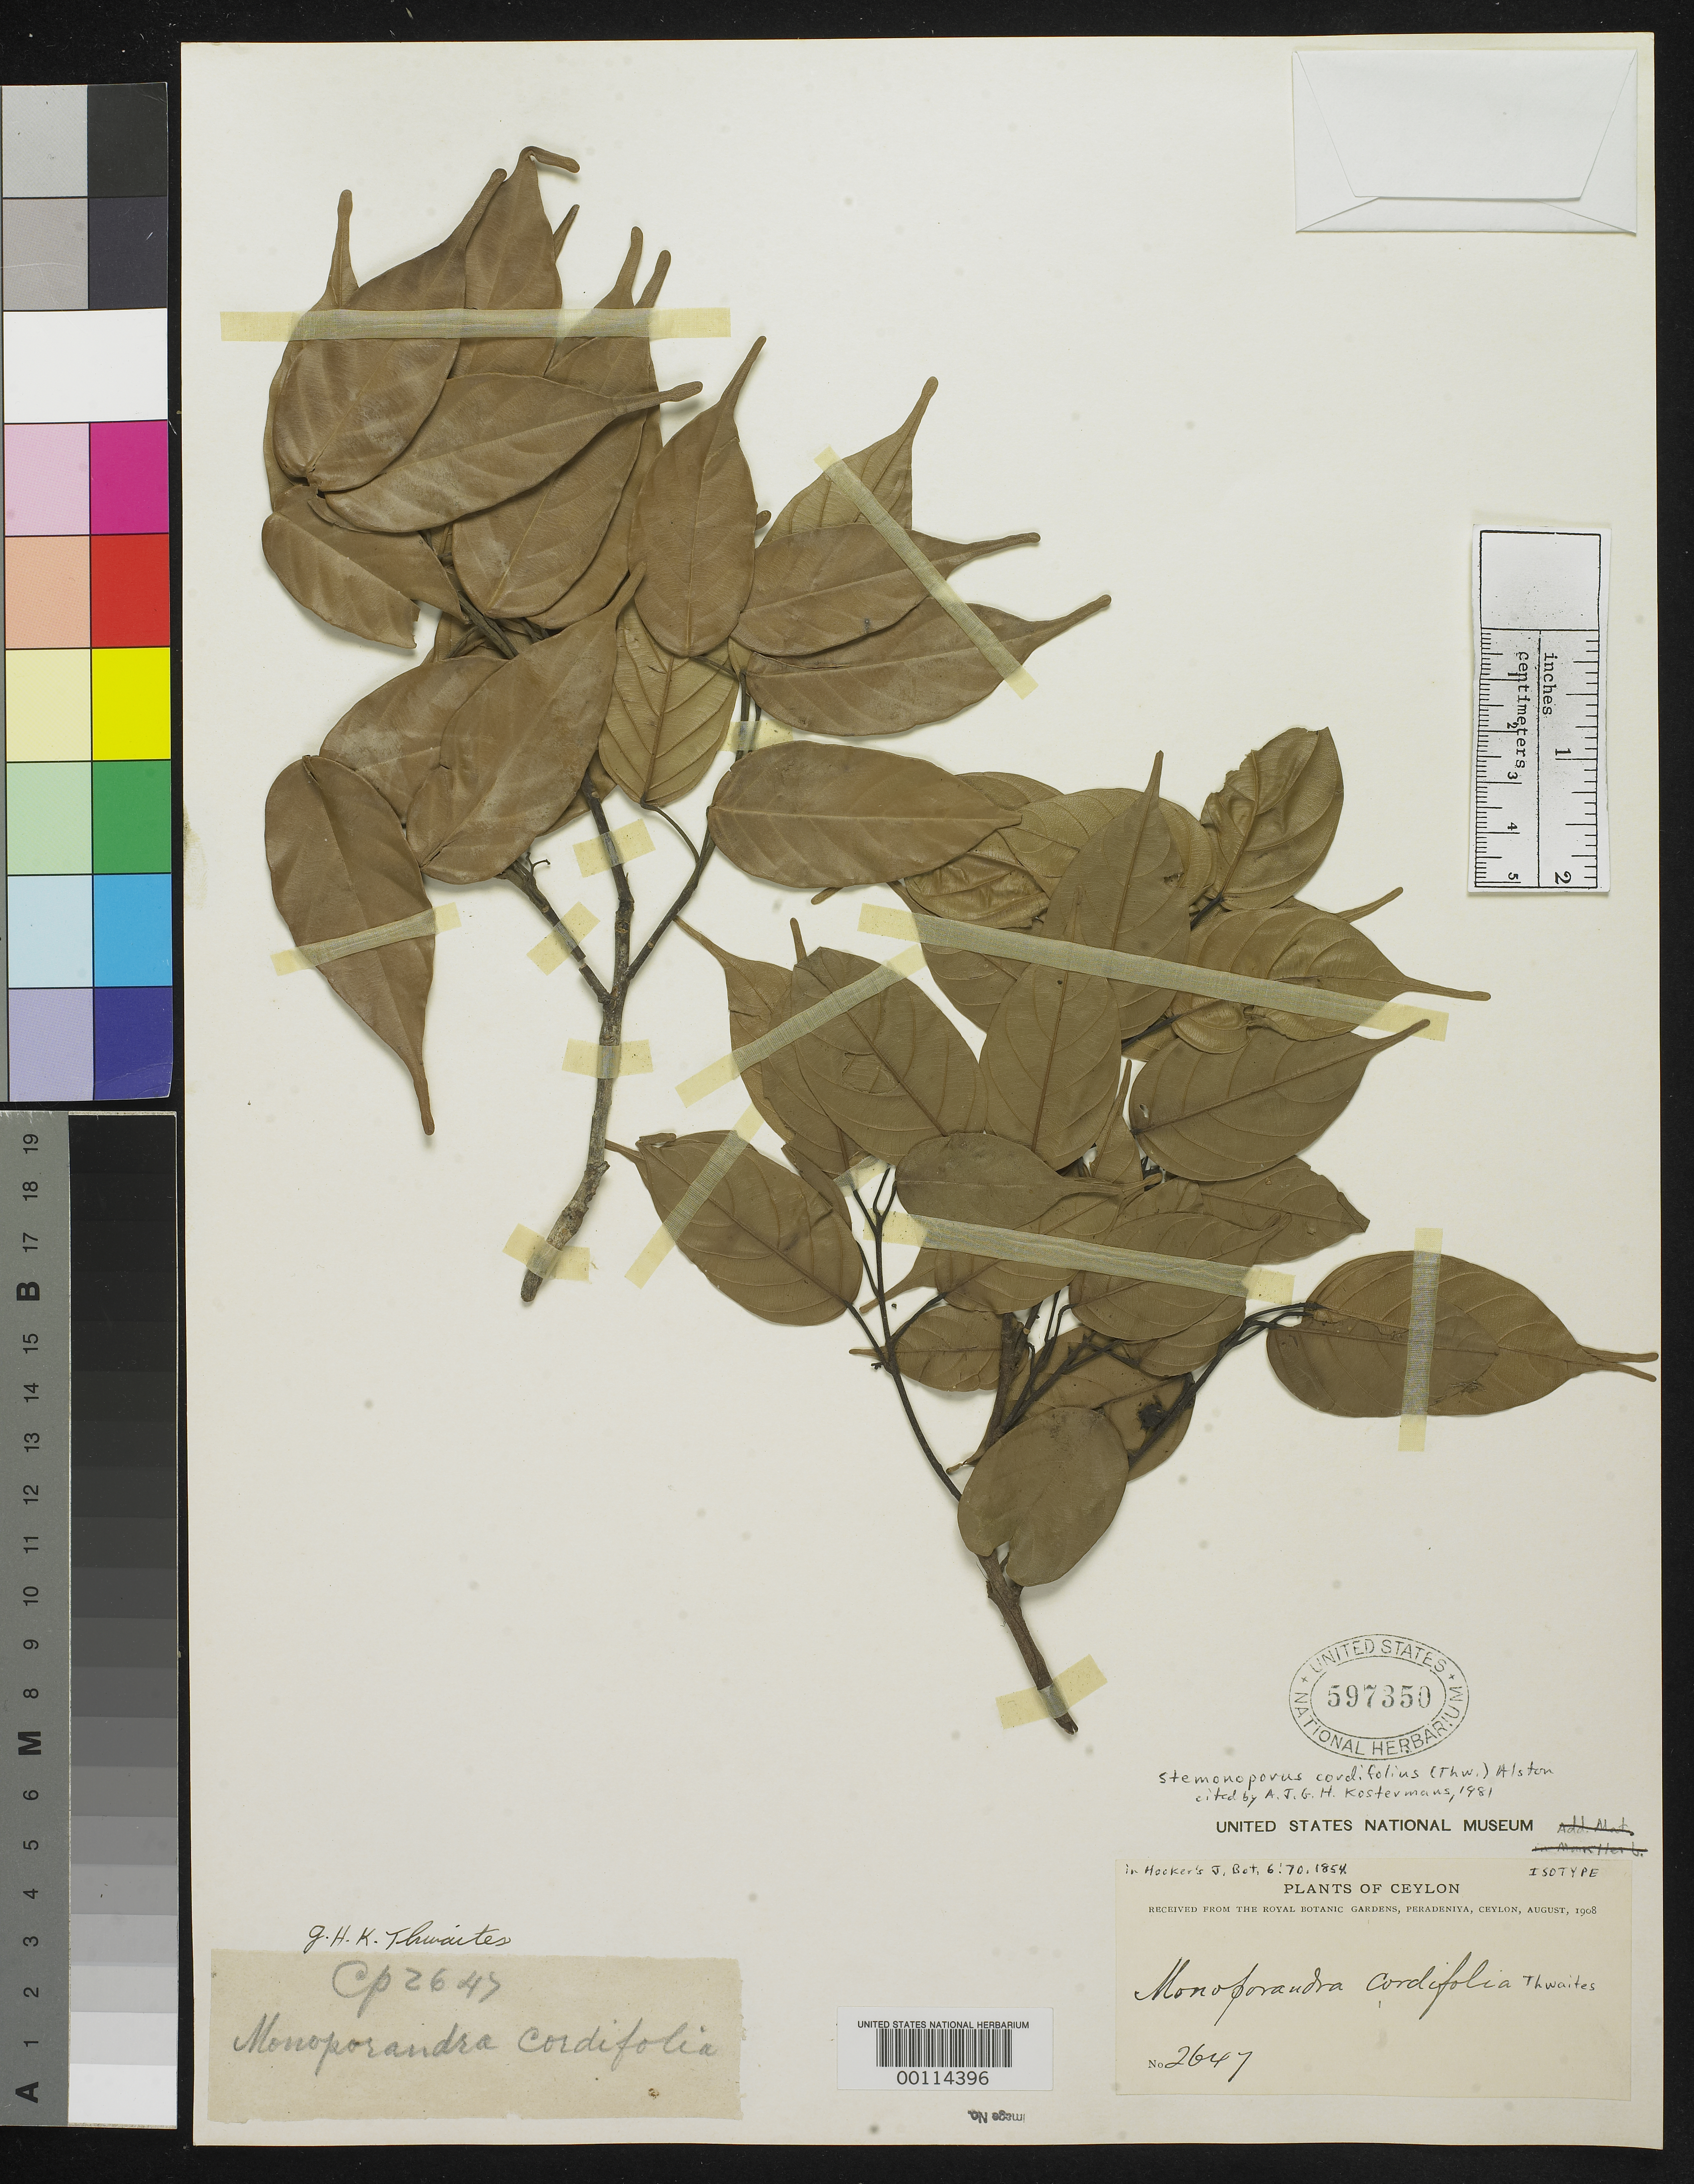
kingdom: Plantae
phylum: Tracheophyta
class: Magnoliopsida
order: Malvales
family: Dipterocarpaceae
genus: Monoporandra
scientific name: Monoporandra cordifolia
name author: Thwaites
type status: Isotype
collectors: G. H. K. Thwaites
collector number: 2647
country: Sri Lanka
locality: "Ceylon"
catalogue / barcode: US 597350